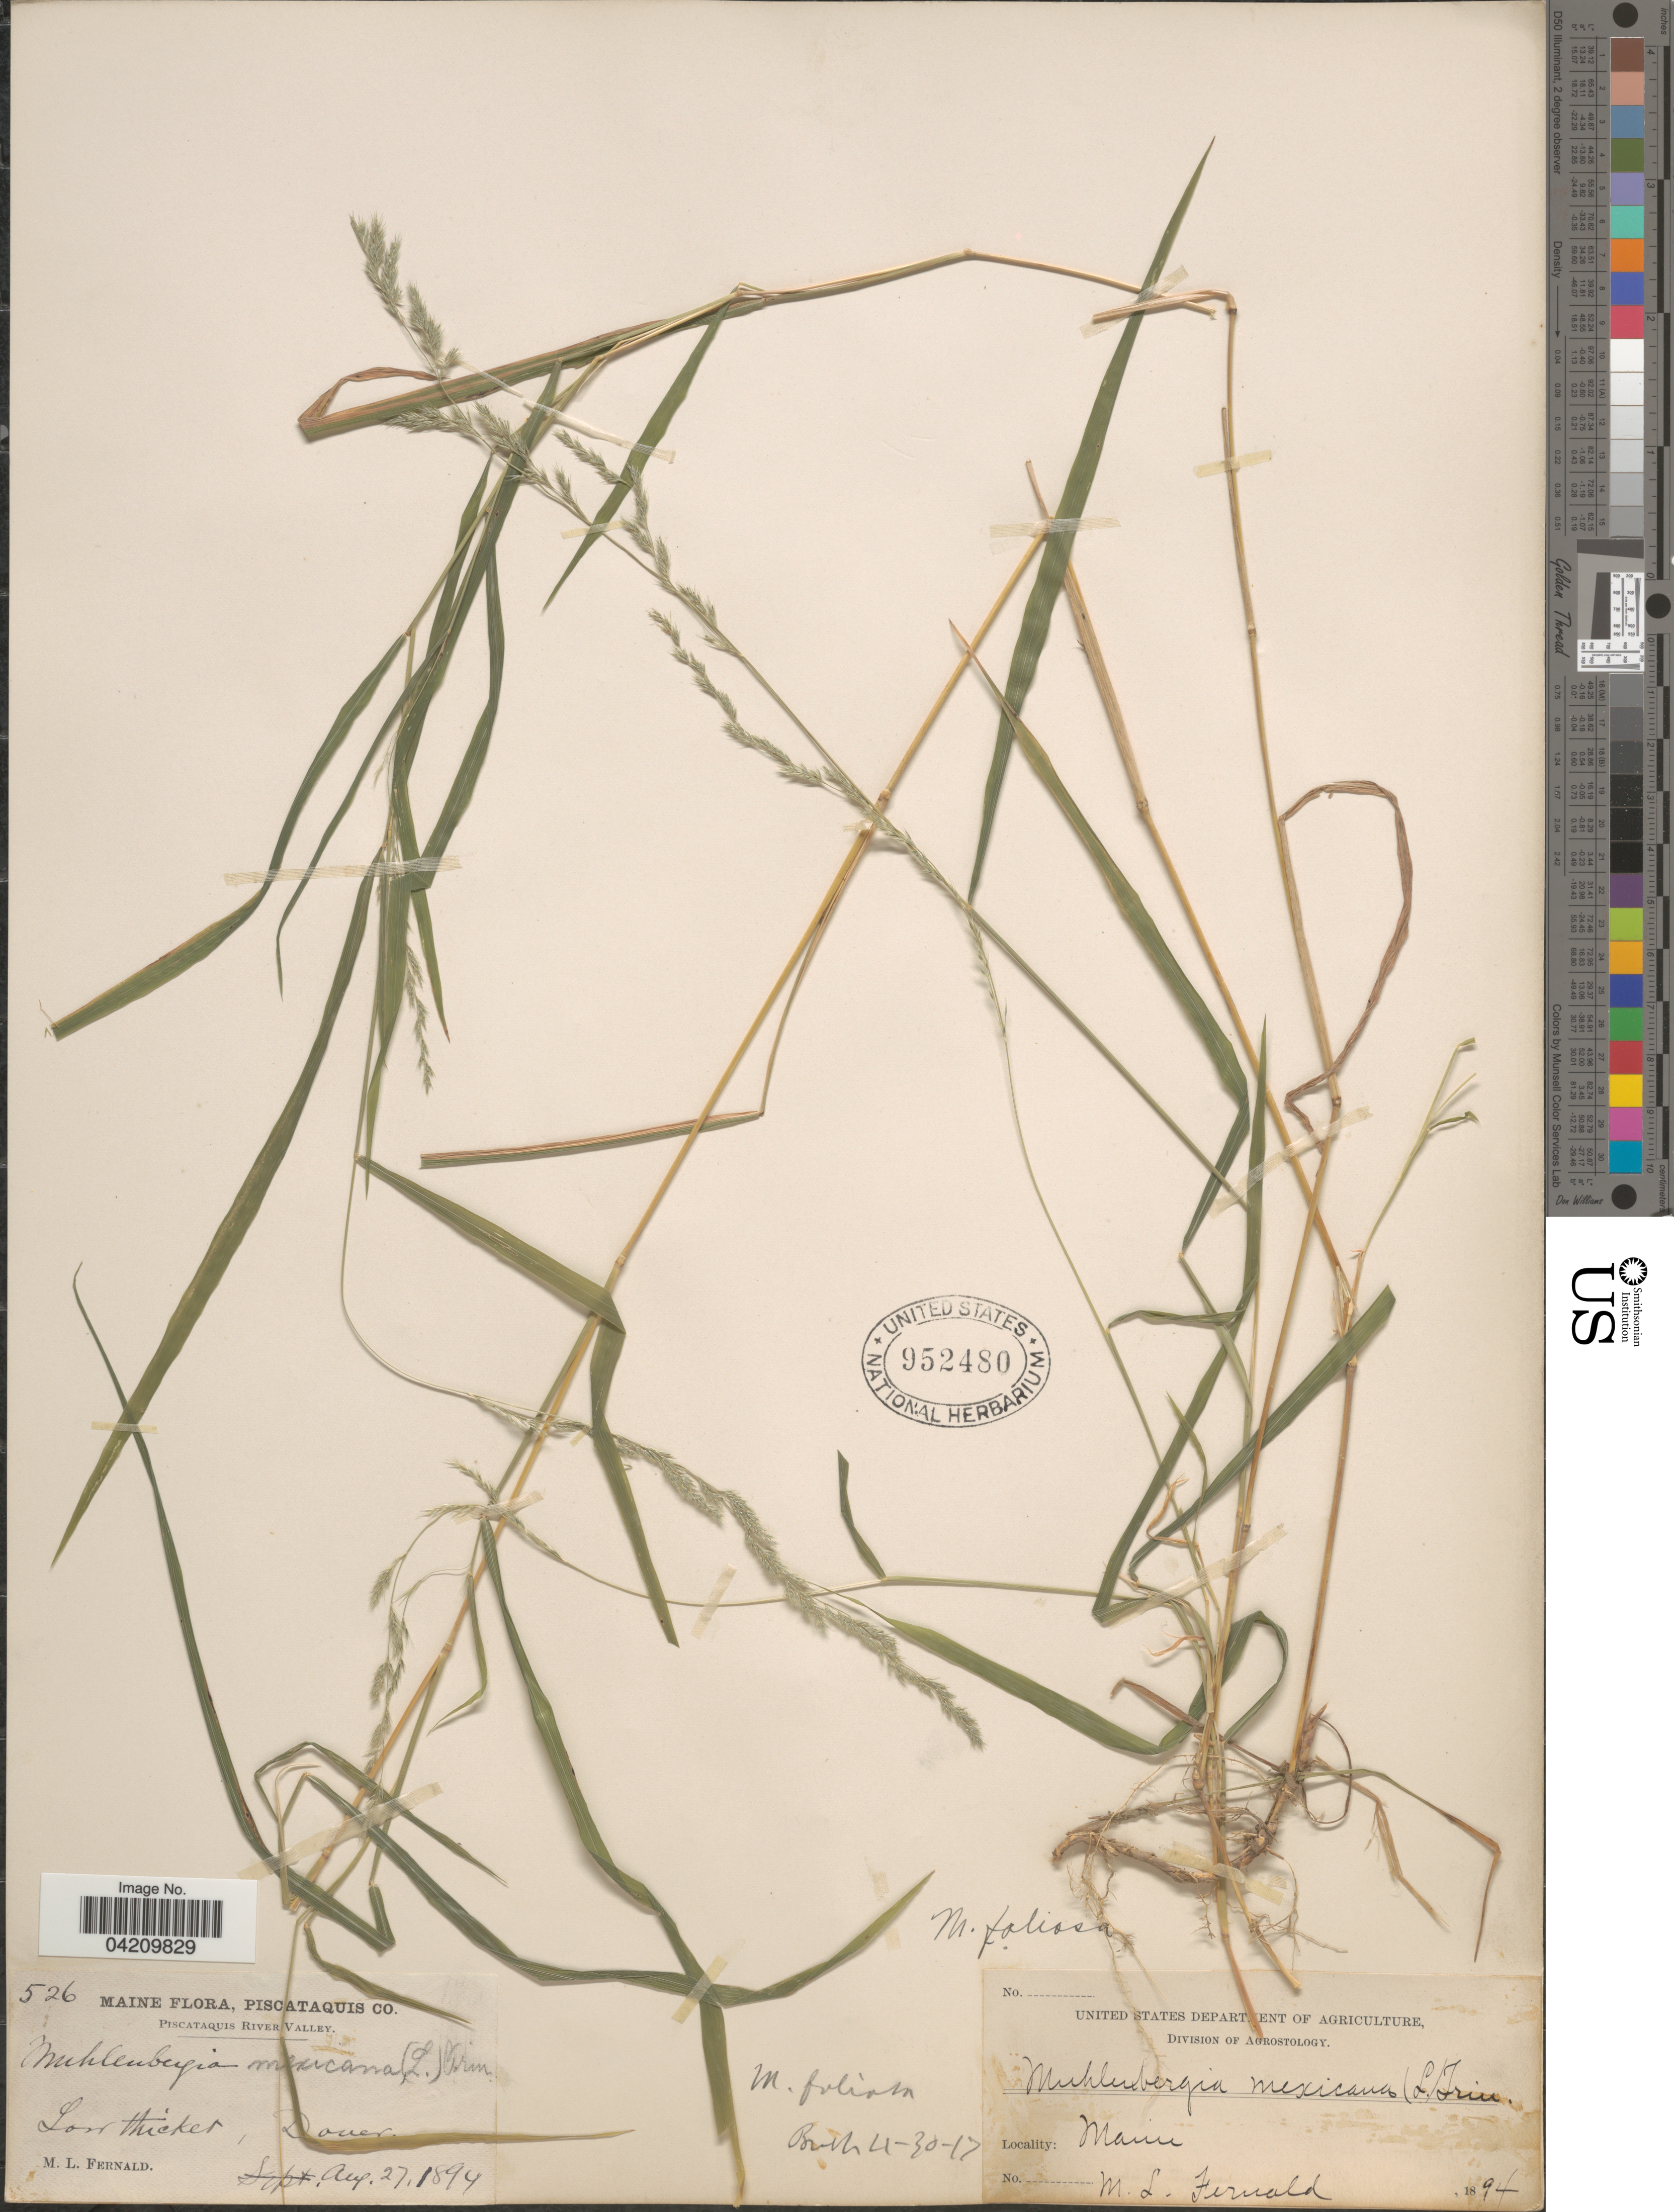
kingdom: Plantae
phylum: Tracheophyta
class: Liliopsida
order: Poales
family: Poaceae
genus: Muhlenbergia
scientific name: Muhlenbergia mexicana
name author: (L.) Trin.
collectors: M. L. Fernald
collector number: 526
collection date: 1894-08-27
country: United States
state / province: Maine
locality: Piscataquis Co. Piscataquis River Valley. Dover.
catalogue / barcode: US 952480